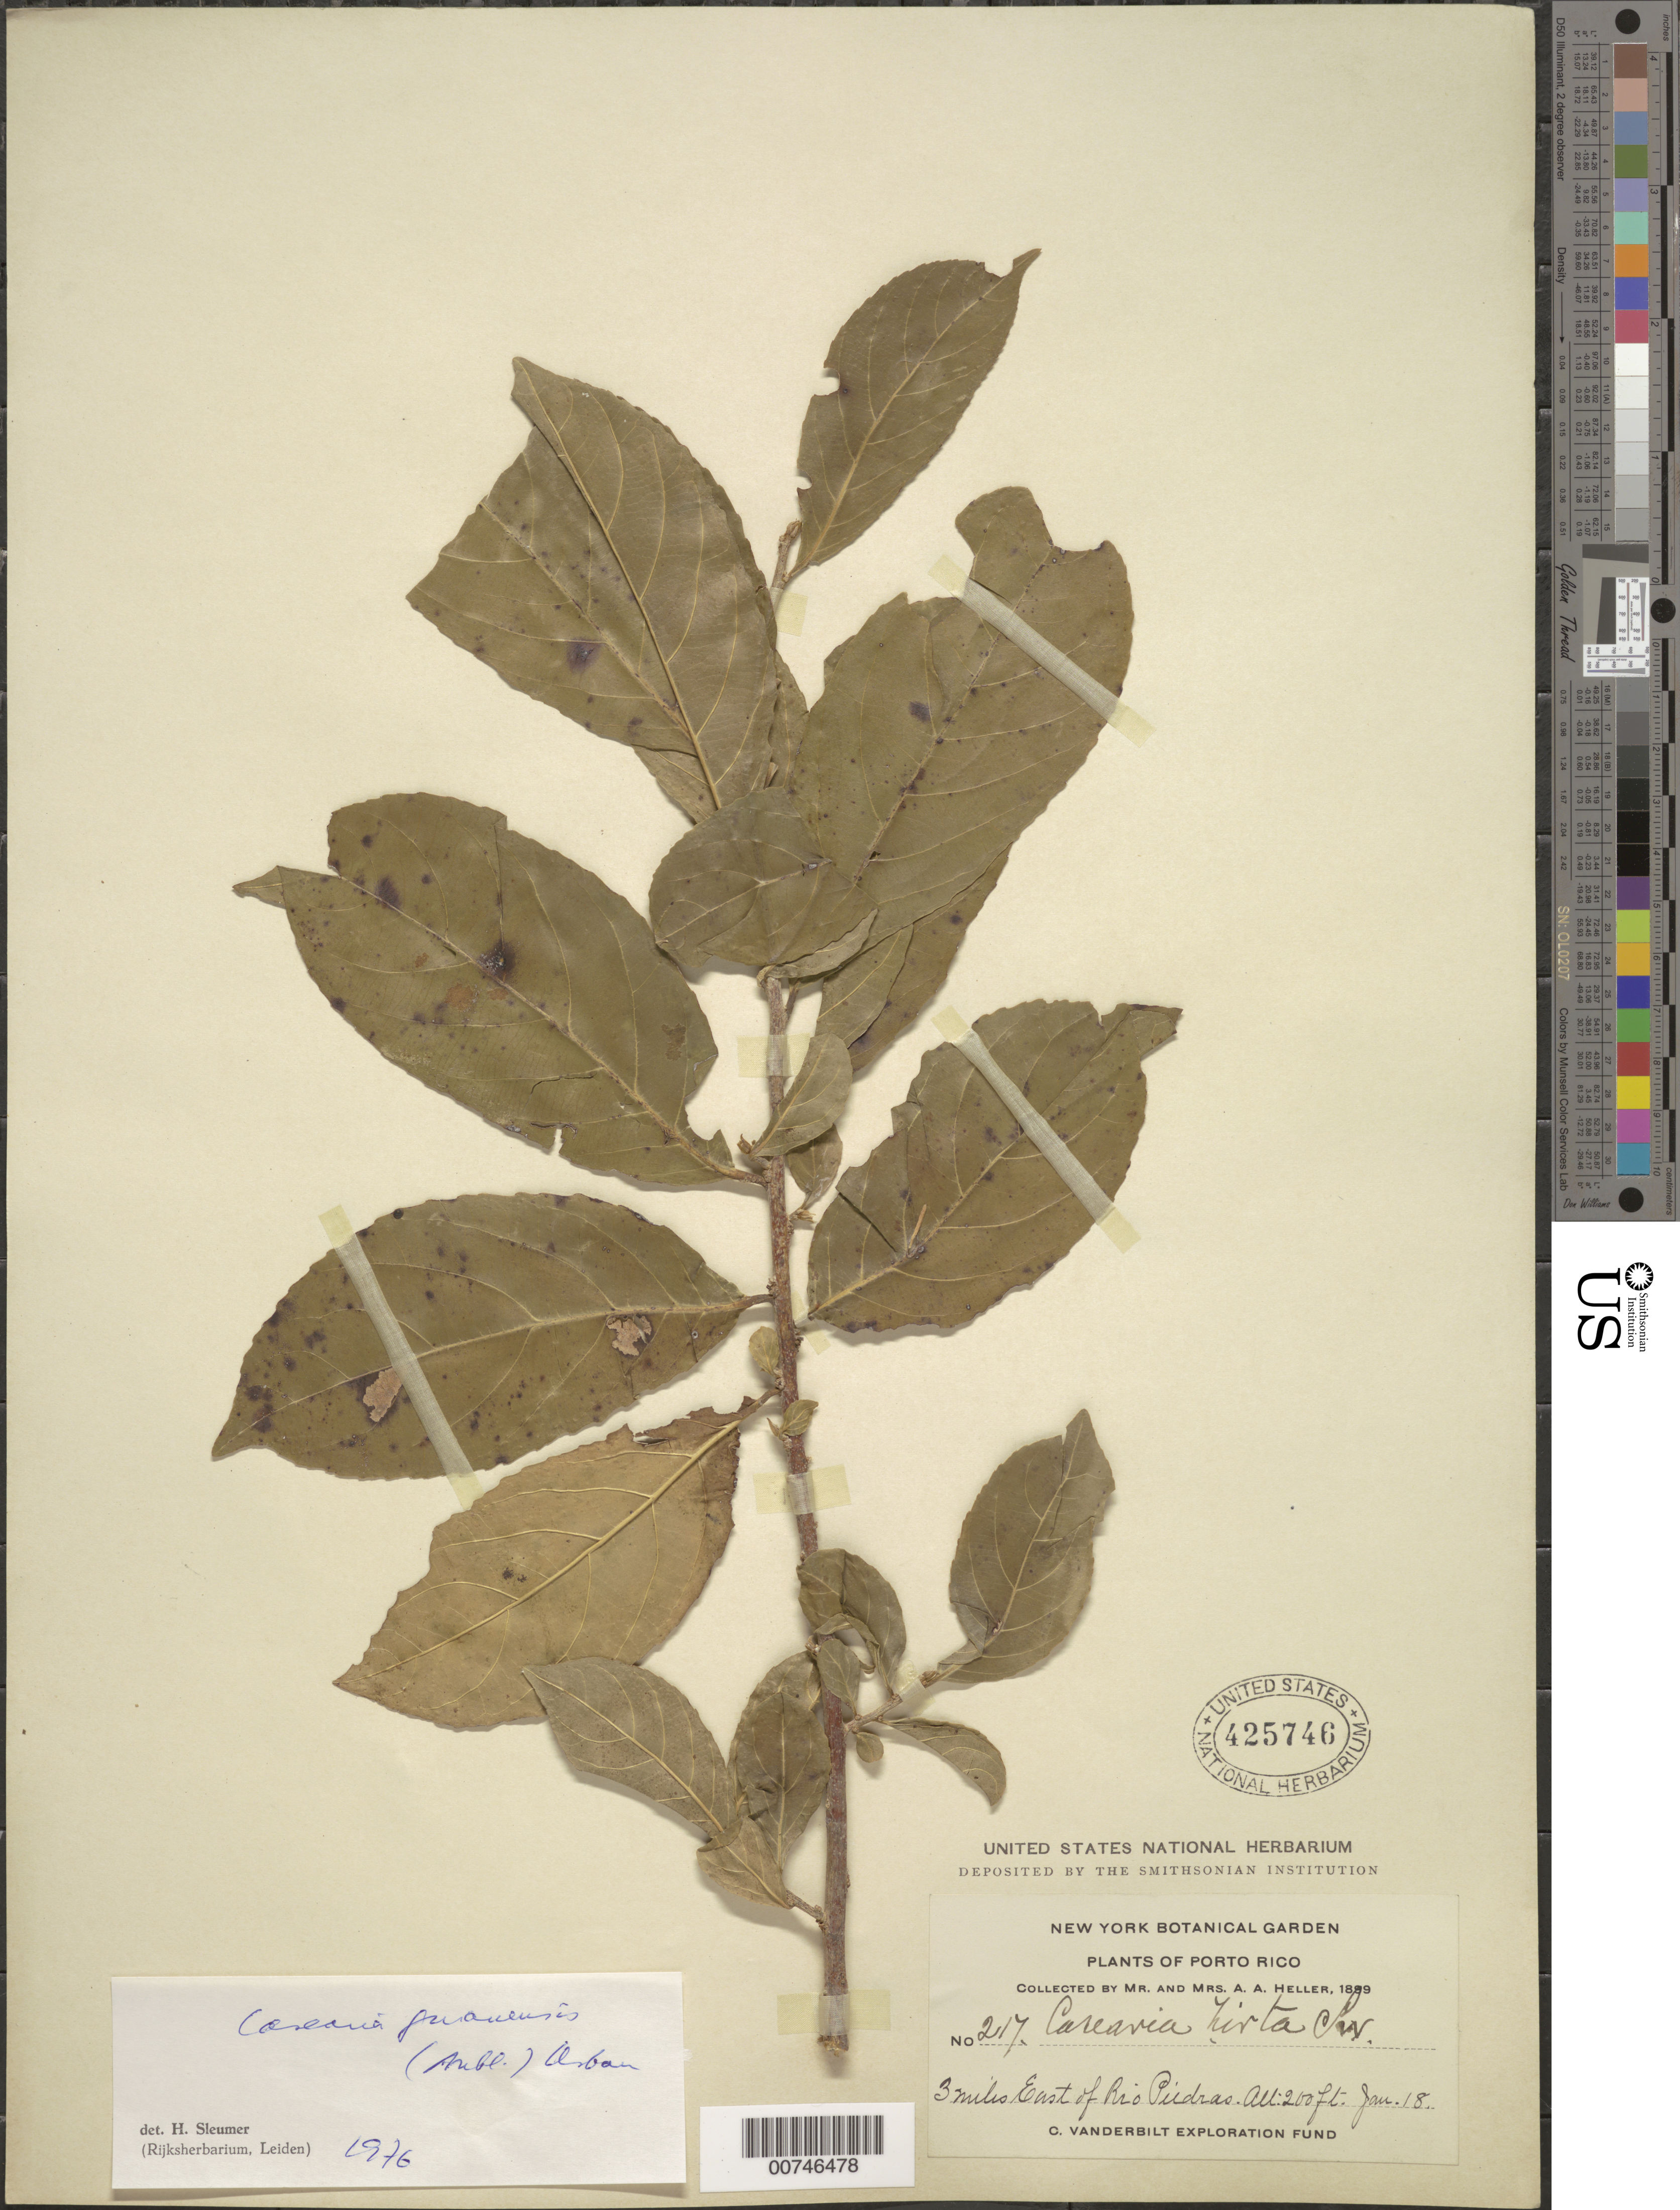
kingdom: Plantae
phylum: Tracheophyta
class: Magnoliopsida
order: Malpighiales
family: Salicaceae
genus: Casearia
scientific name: Casearia guianensis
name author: (Aubl.) Urb.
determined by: Sleumer, H. O.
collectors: A. A. Heller & E. G. Heller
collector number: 217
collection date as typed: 18 Jan 1899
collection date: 1899-01-18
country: Puerto Rico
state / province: San Juan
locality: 3 miles East of Rio Piedras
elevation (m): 61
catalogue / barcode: US 425746